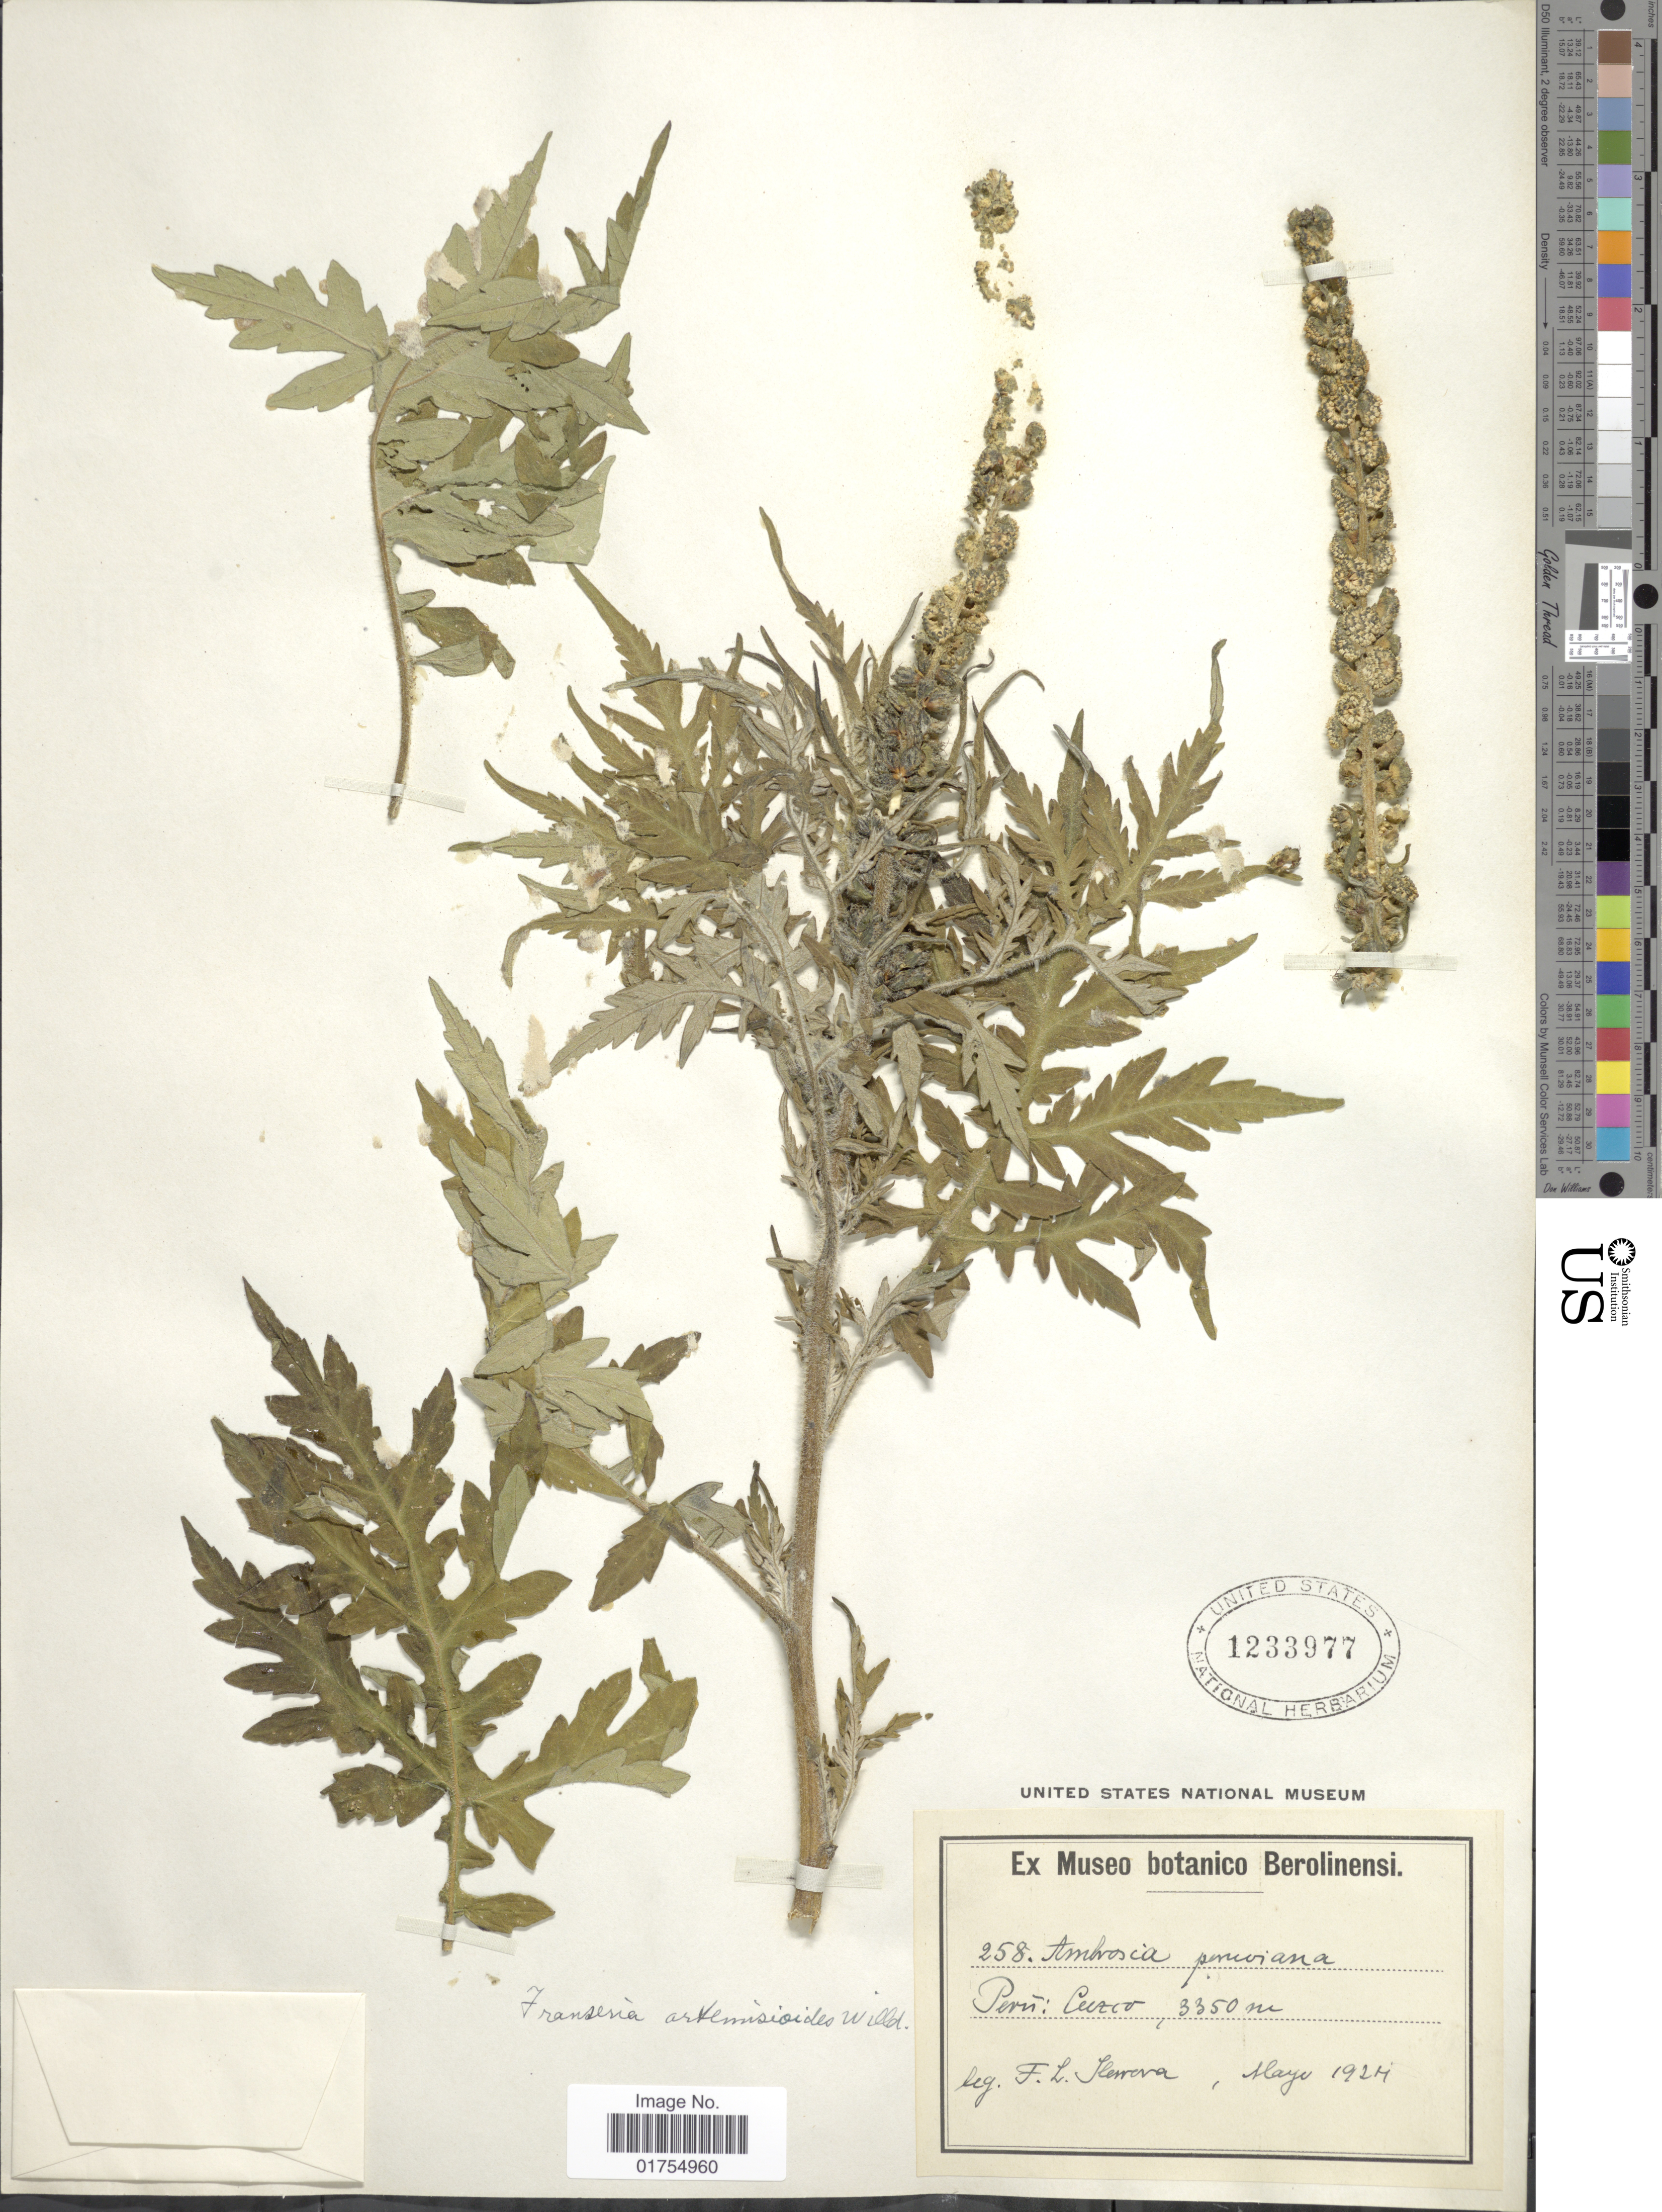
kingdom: Plantae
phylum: Tracheophyta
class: Magnoliopsida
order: Asterales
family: Asteraceae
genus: Franseria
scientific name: Franseria artemisioides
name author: Willd.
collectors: F. L. Herrera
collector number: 258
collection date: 1924-05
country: Peru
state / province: Cusco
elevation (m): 3350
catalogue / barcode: US 1233977